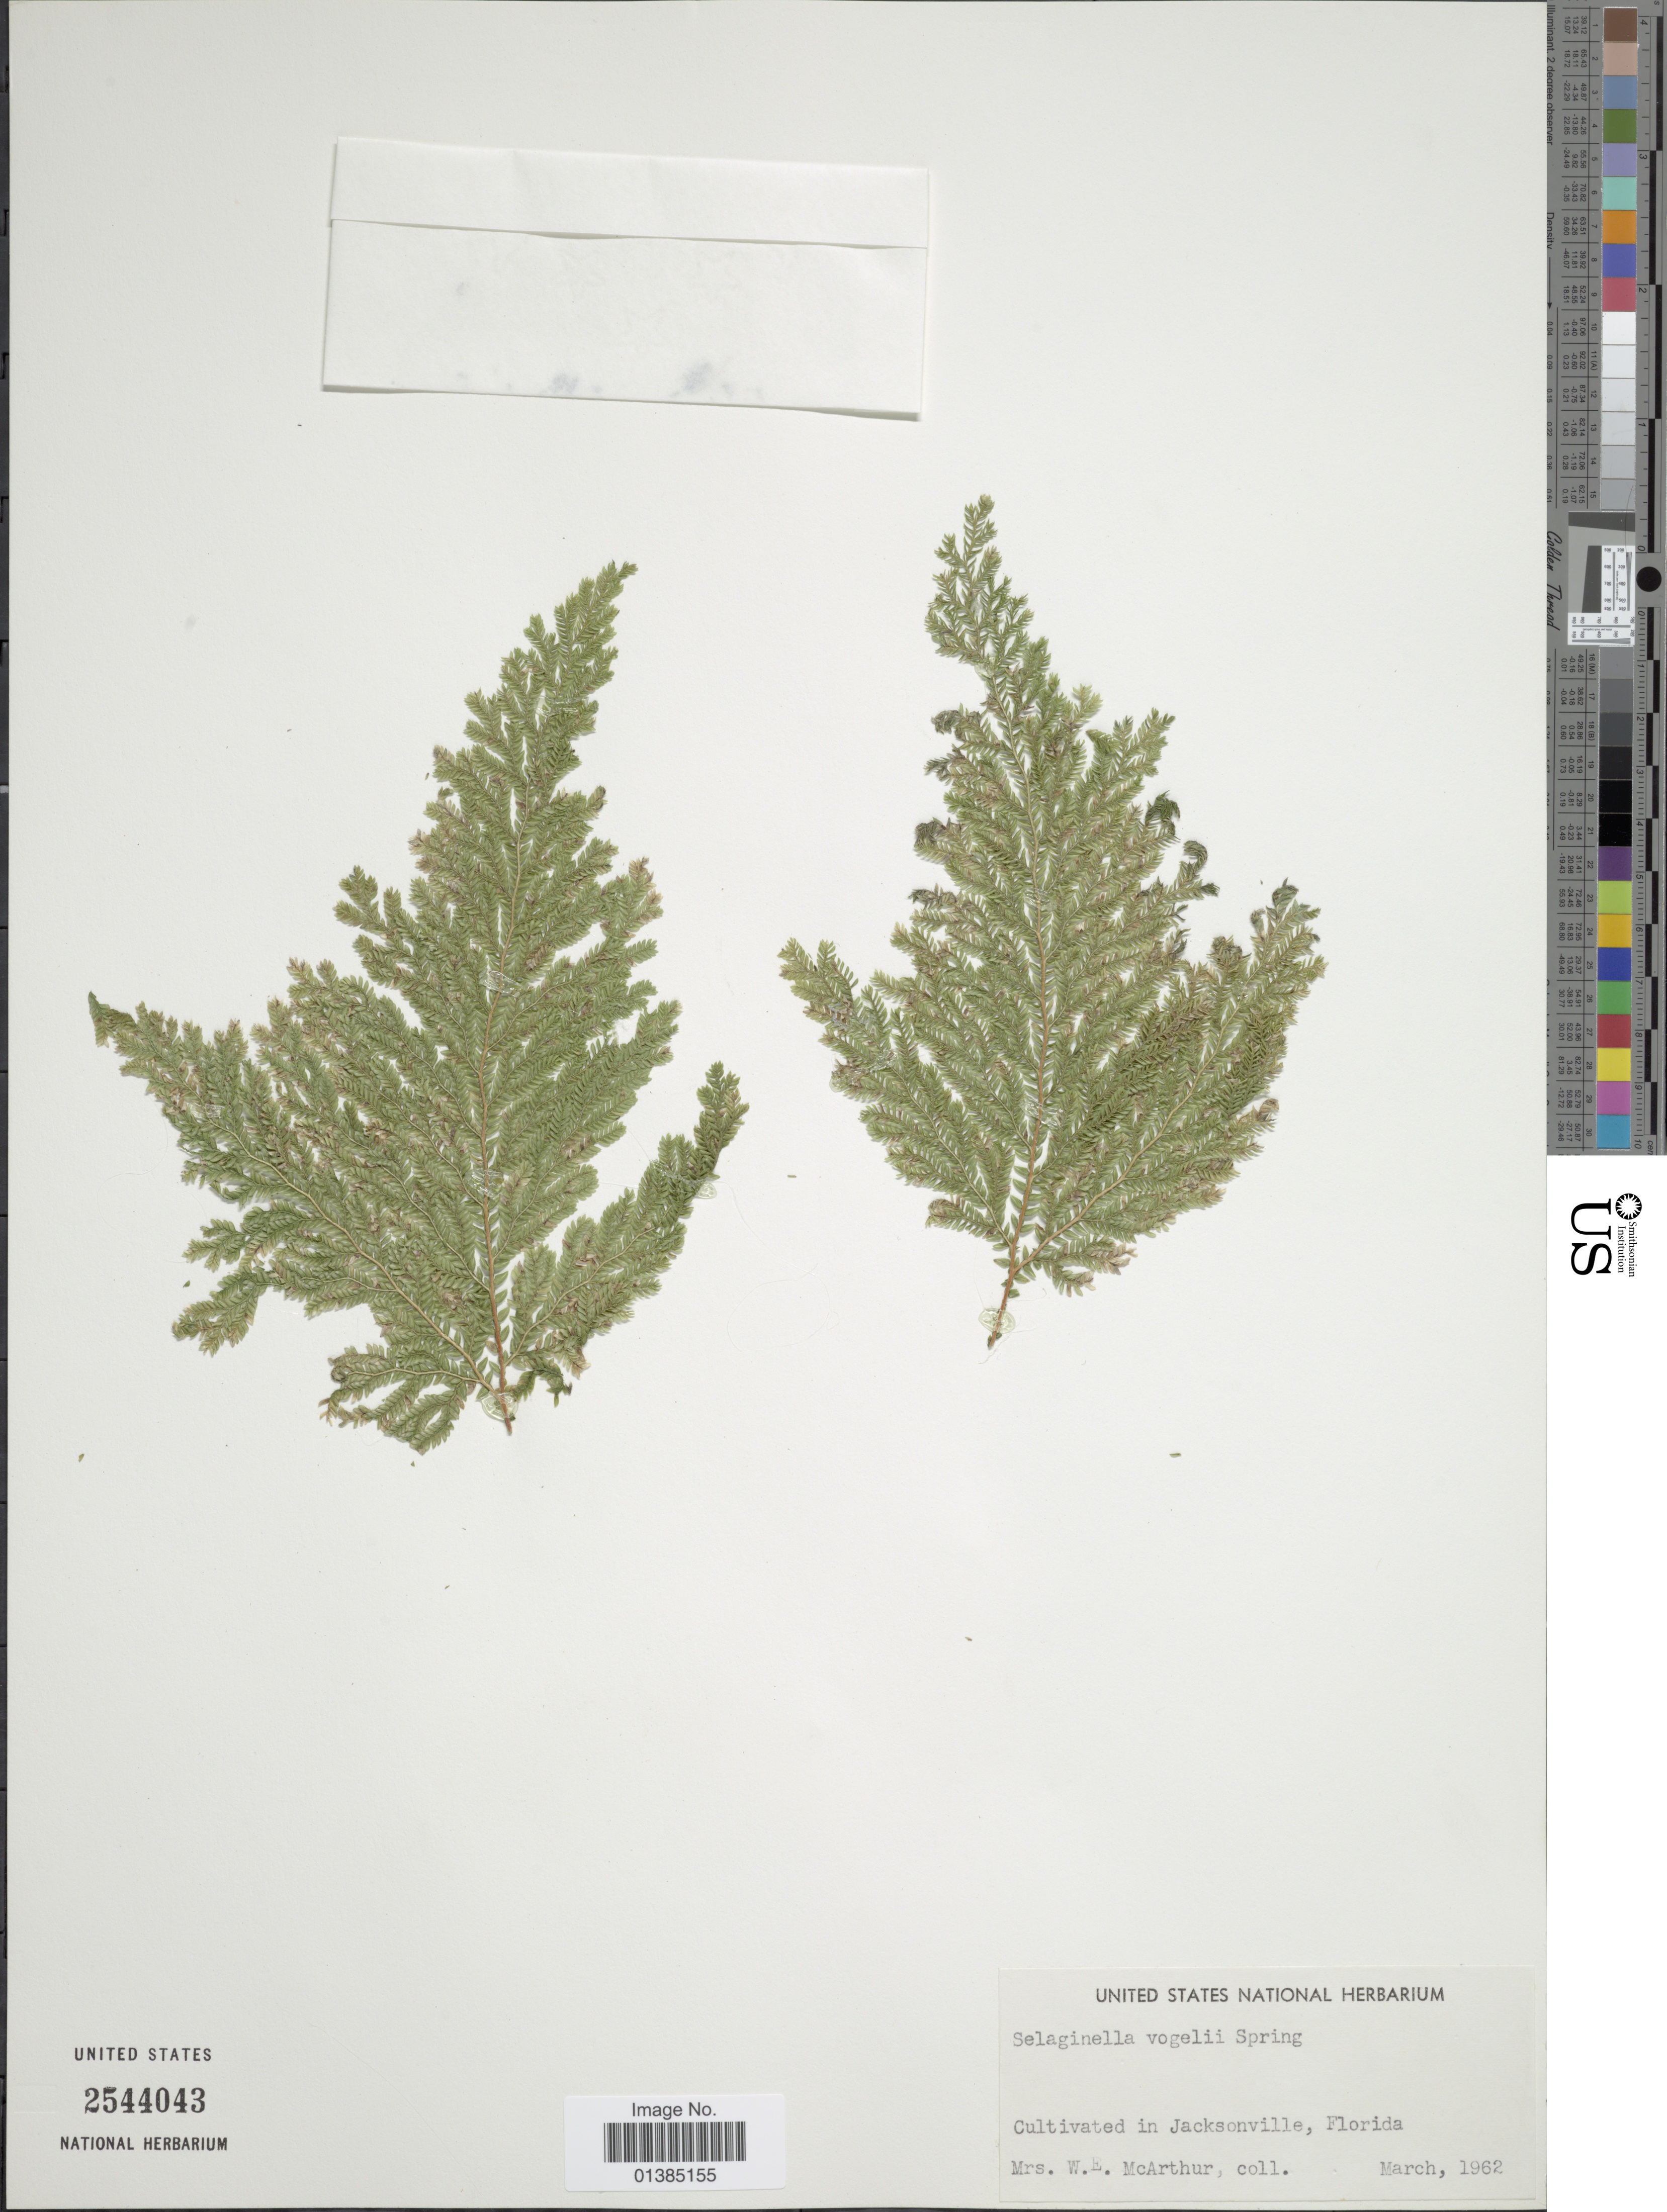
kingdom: Plantae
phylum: Tracheophyta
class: Lycopodiopsida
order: Selaginellales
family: Selaginellaceae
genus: Selaginella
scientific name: Selaginella vogelii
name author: Spring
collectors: W. McArthur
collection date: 1962-03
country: United States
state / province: Florida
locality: Cultivated in Jacksonville.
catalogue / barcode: US 2544043